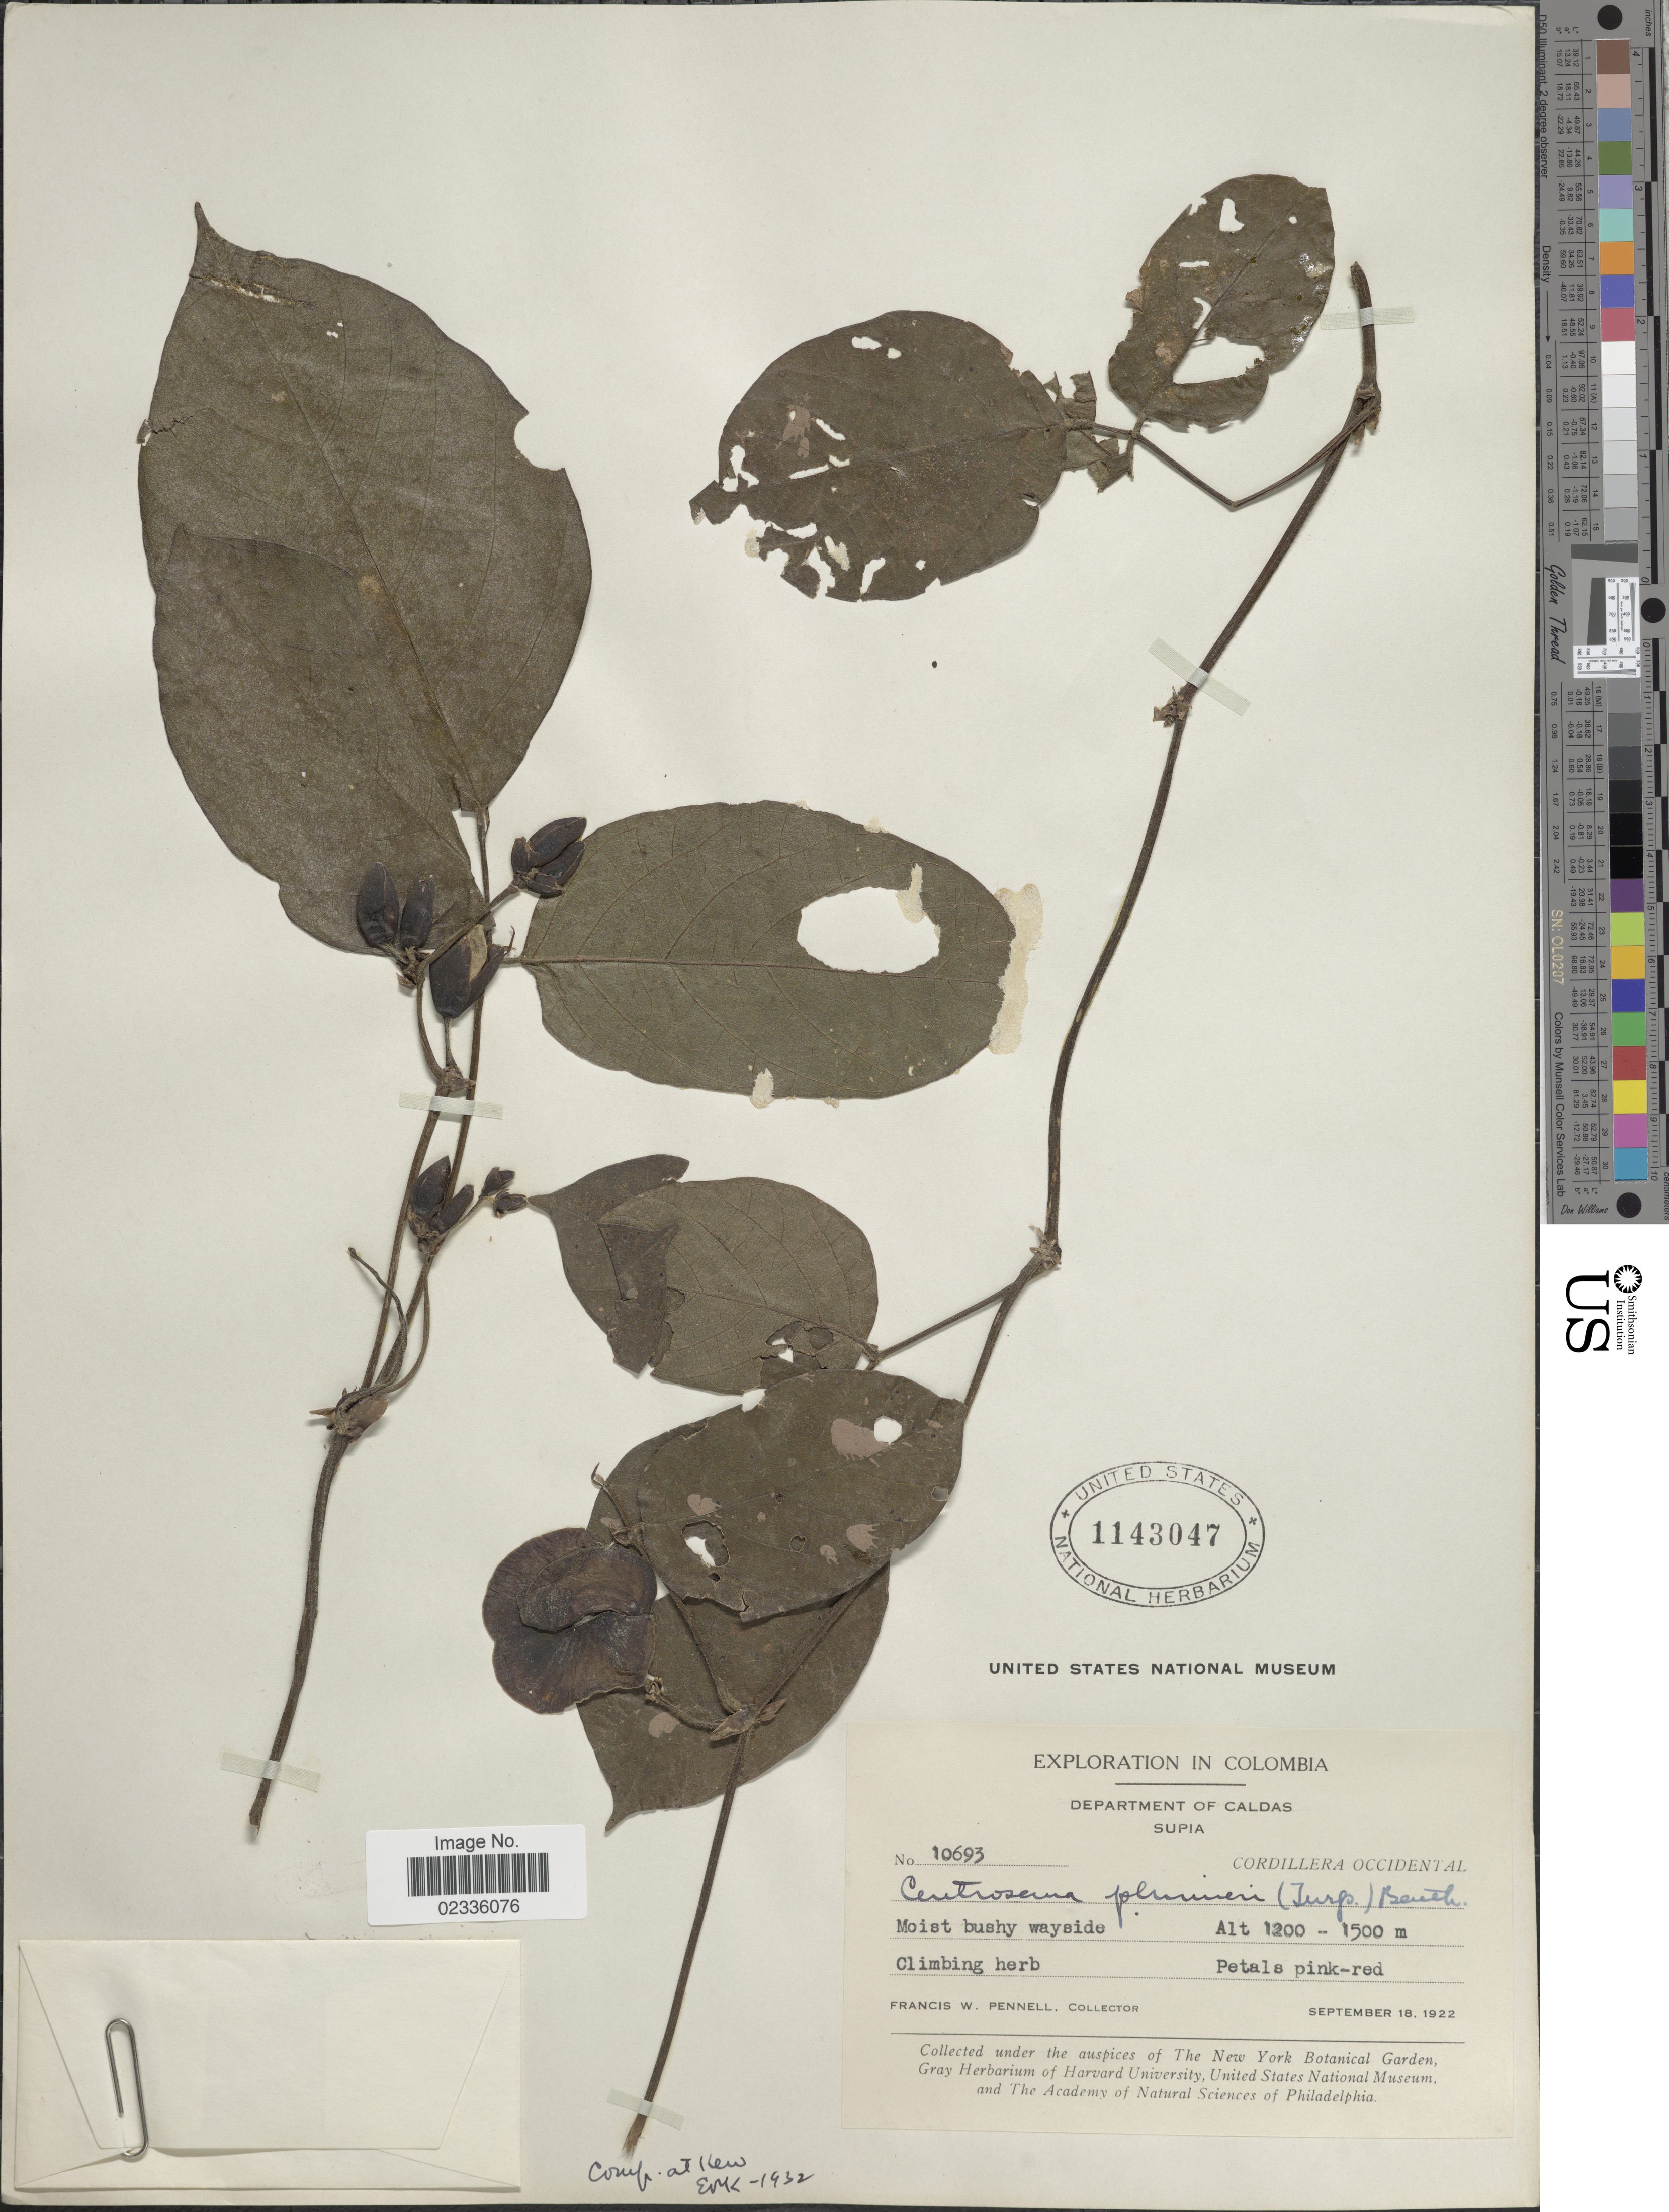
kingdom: Plantae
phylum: Tracheophyta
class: Magnoliopsida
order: Fabales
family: Fabaceae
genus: Centrosema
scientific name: Centrosema plumieri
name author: (Turpin ex Pers.) Benth.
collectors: F. W. Pennell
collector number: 10693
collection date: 1922-09-18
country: Colombia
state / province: Caldas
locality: Department of Caldas, Supia, Cordillera Occidental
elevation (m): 1200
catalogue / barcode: US 1143047